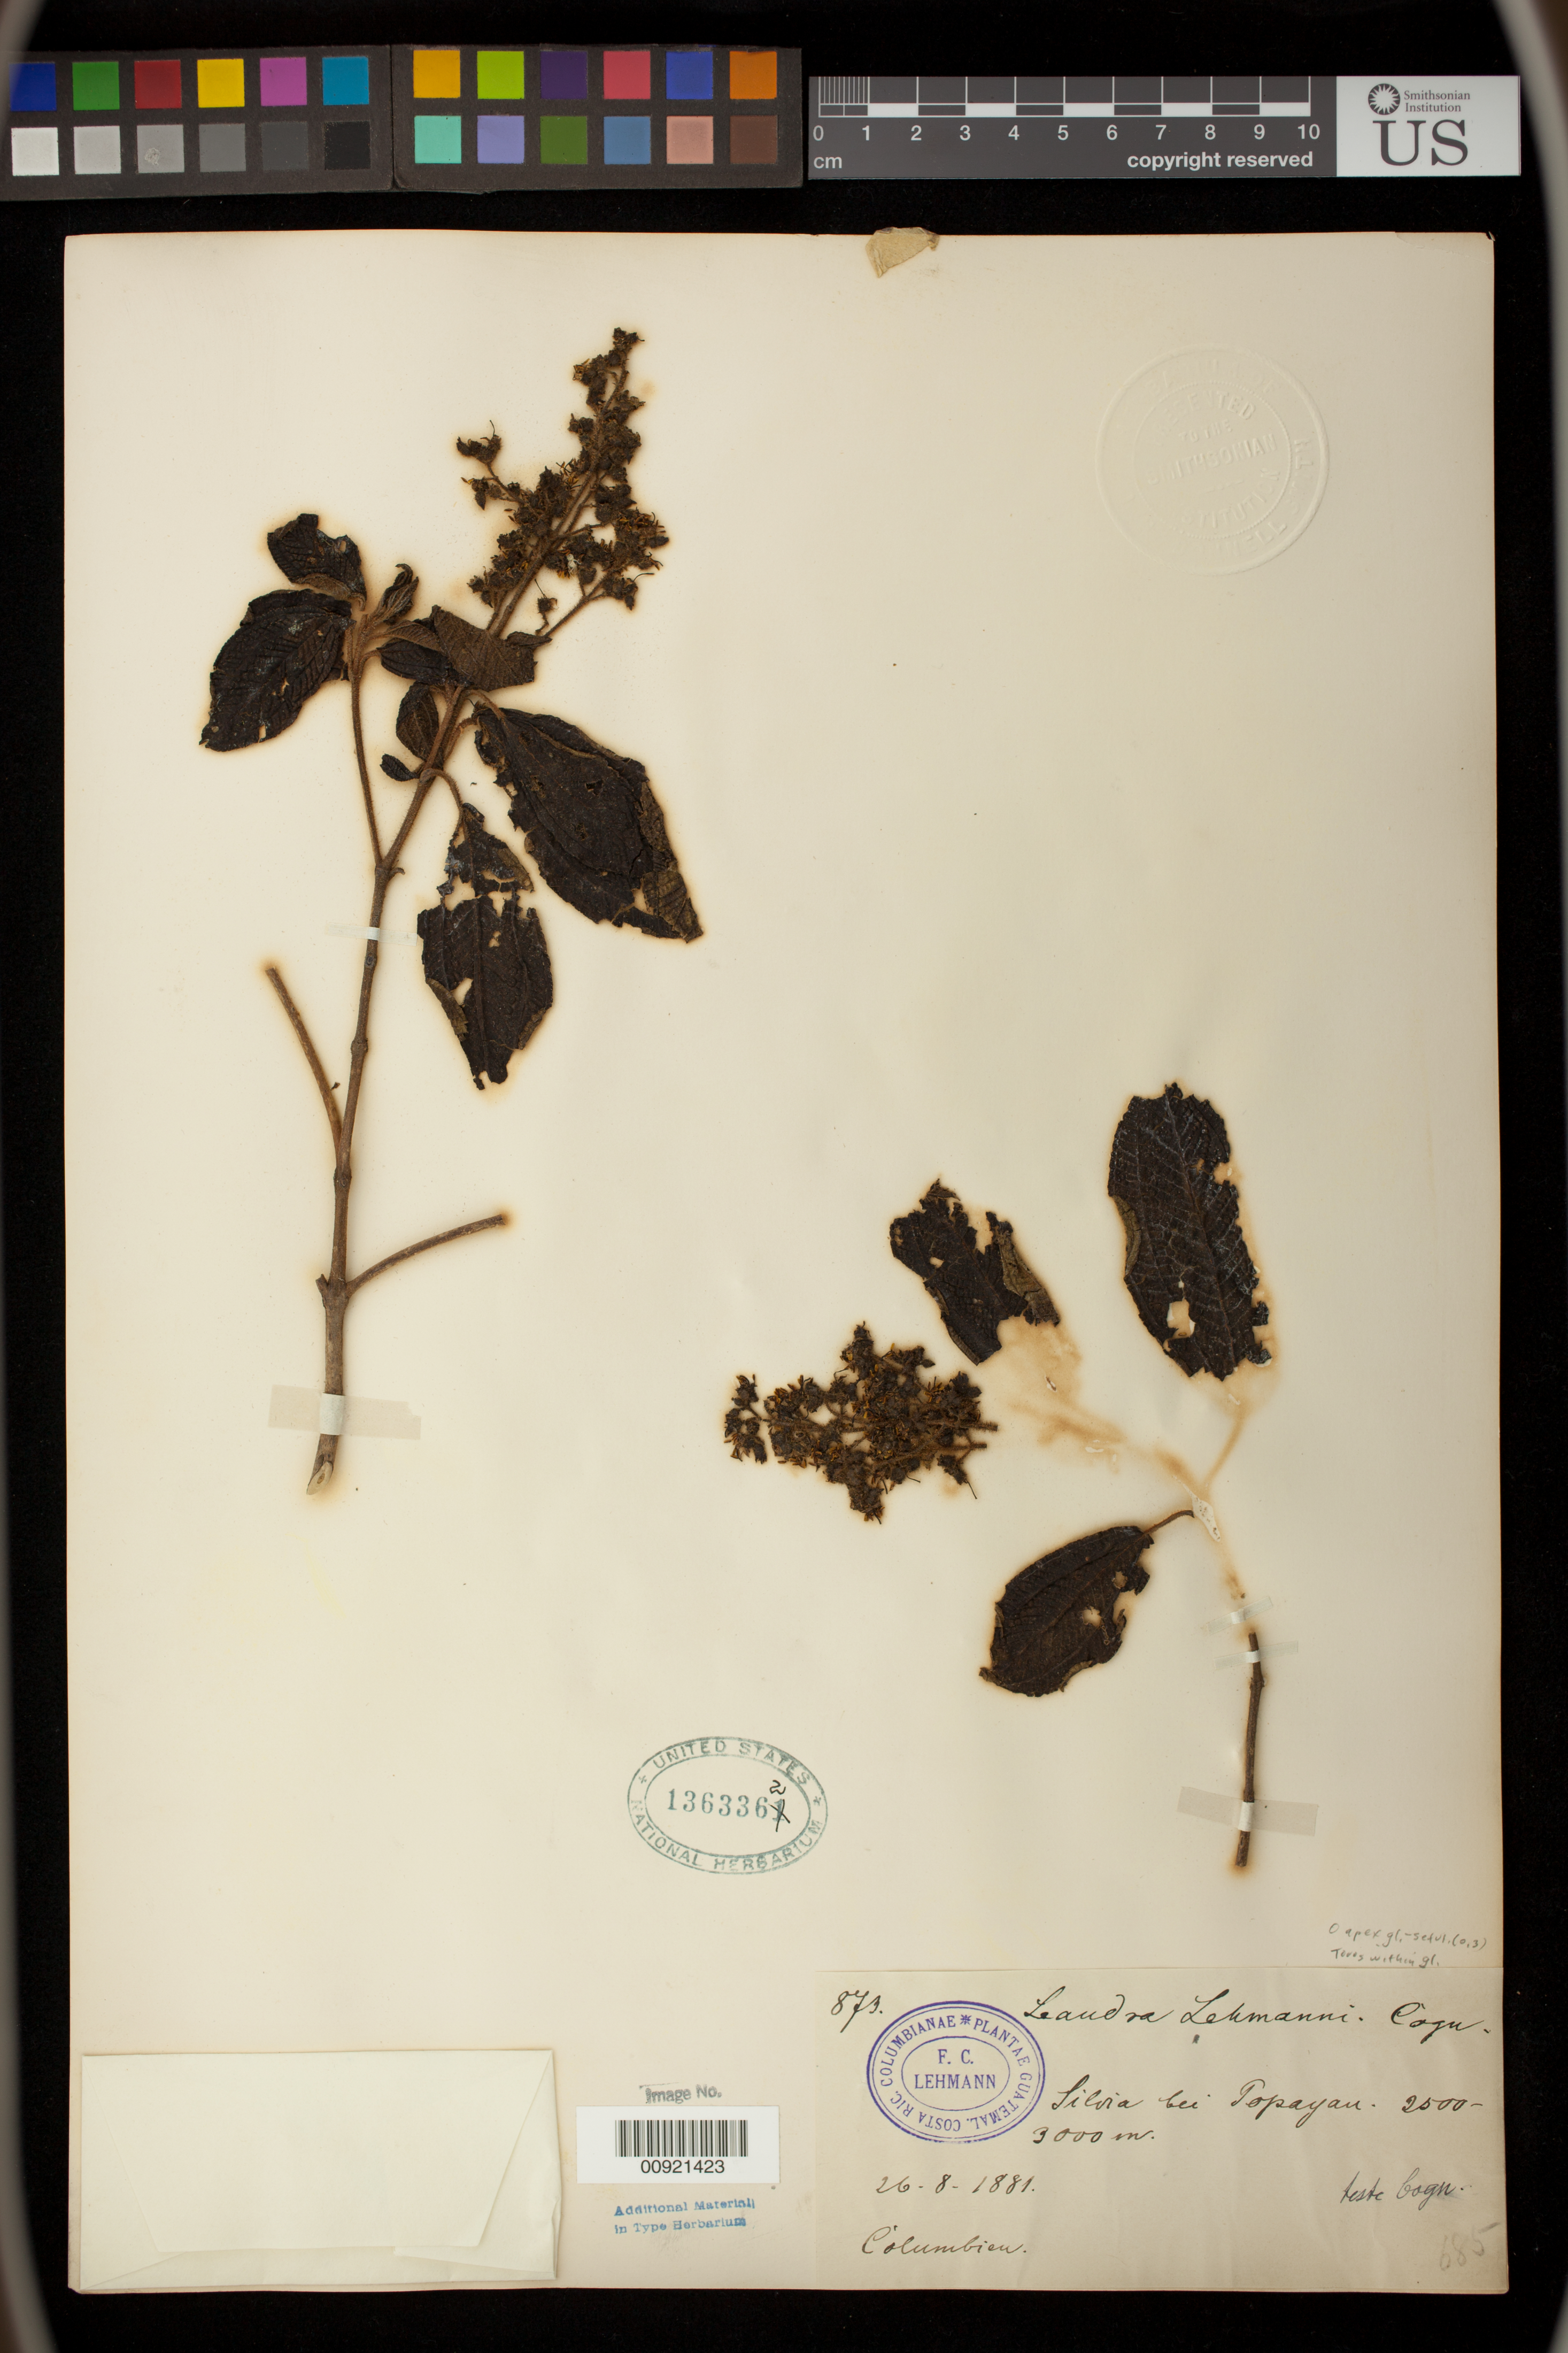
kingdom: Plantae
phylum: Tracheophyta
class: Magnoliopsida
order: Myrtales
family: Melastomataceae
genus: Leandra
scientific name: Leandra lehmannii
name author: Cogn.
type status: Isotype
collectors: F. C. Lehmann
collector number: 873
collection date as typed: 26 Aug 1881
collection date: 1881-08-26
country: Colombia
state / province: Cauca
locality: Near Popayan.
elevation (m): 2500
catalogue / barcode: US 1363362